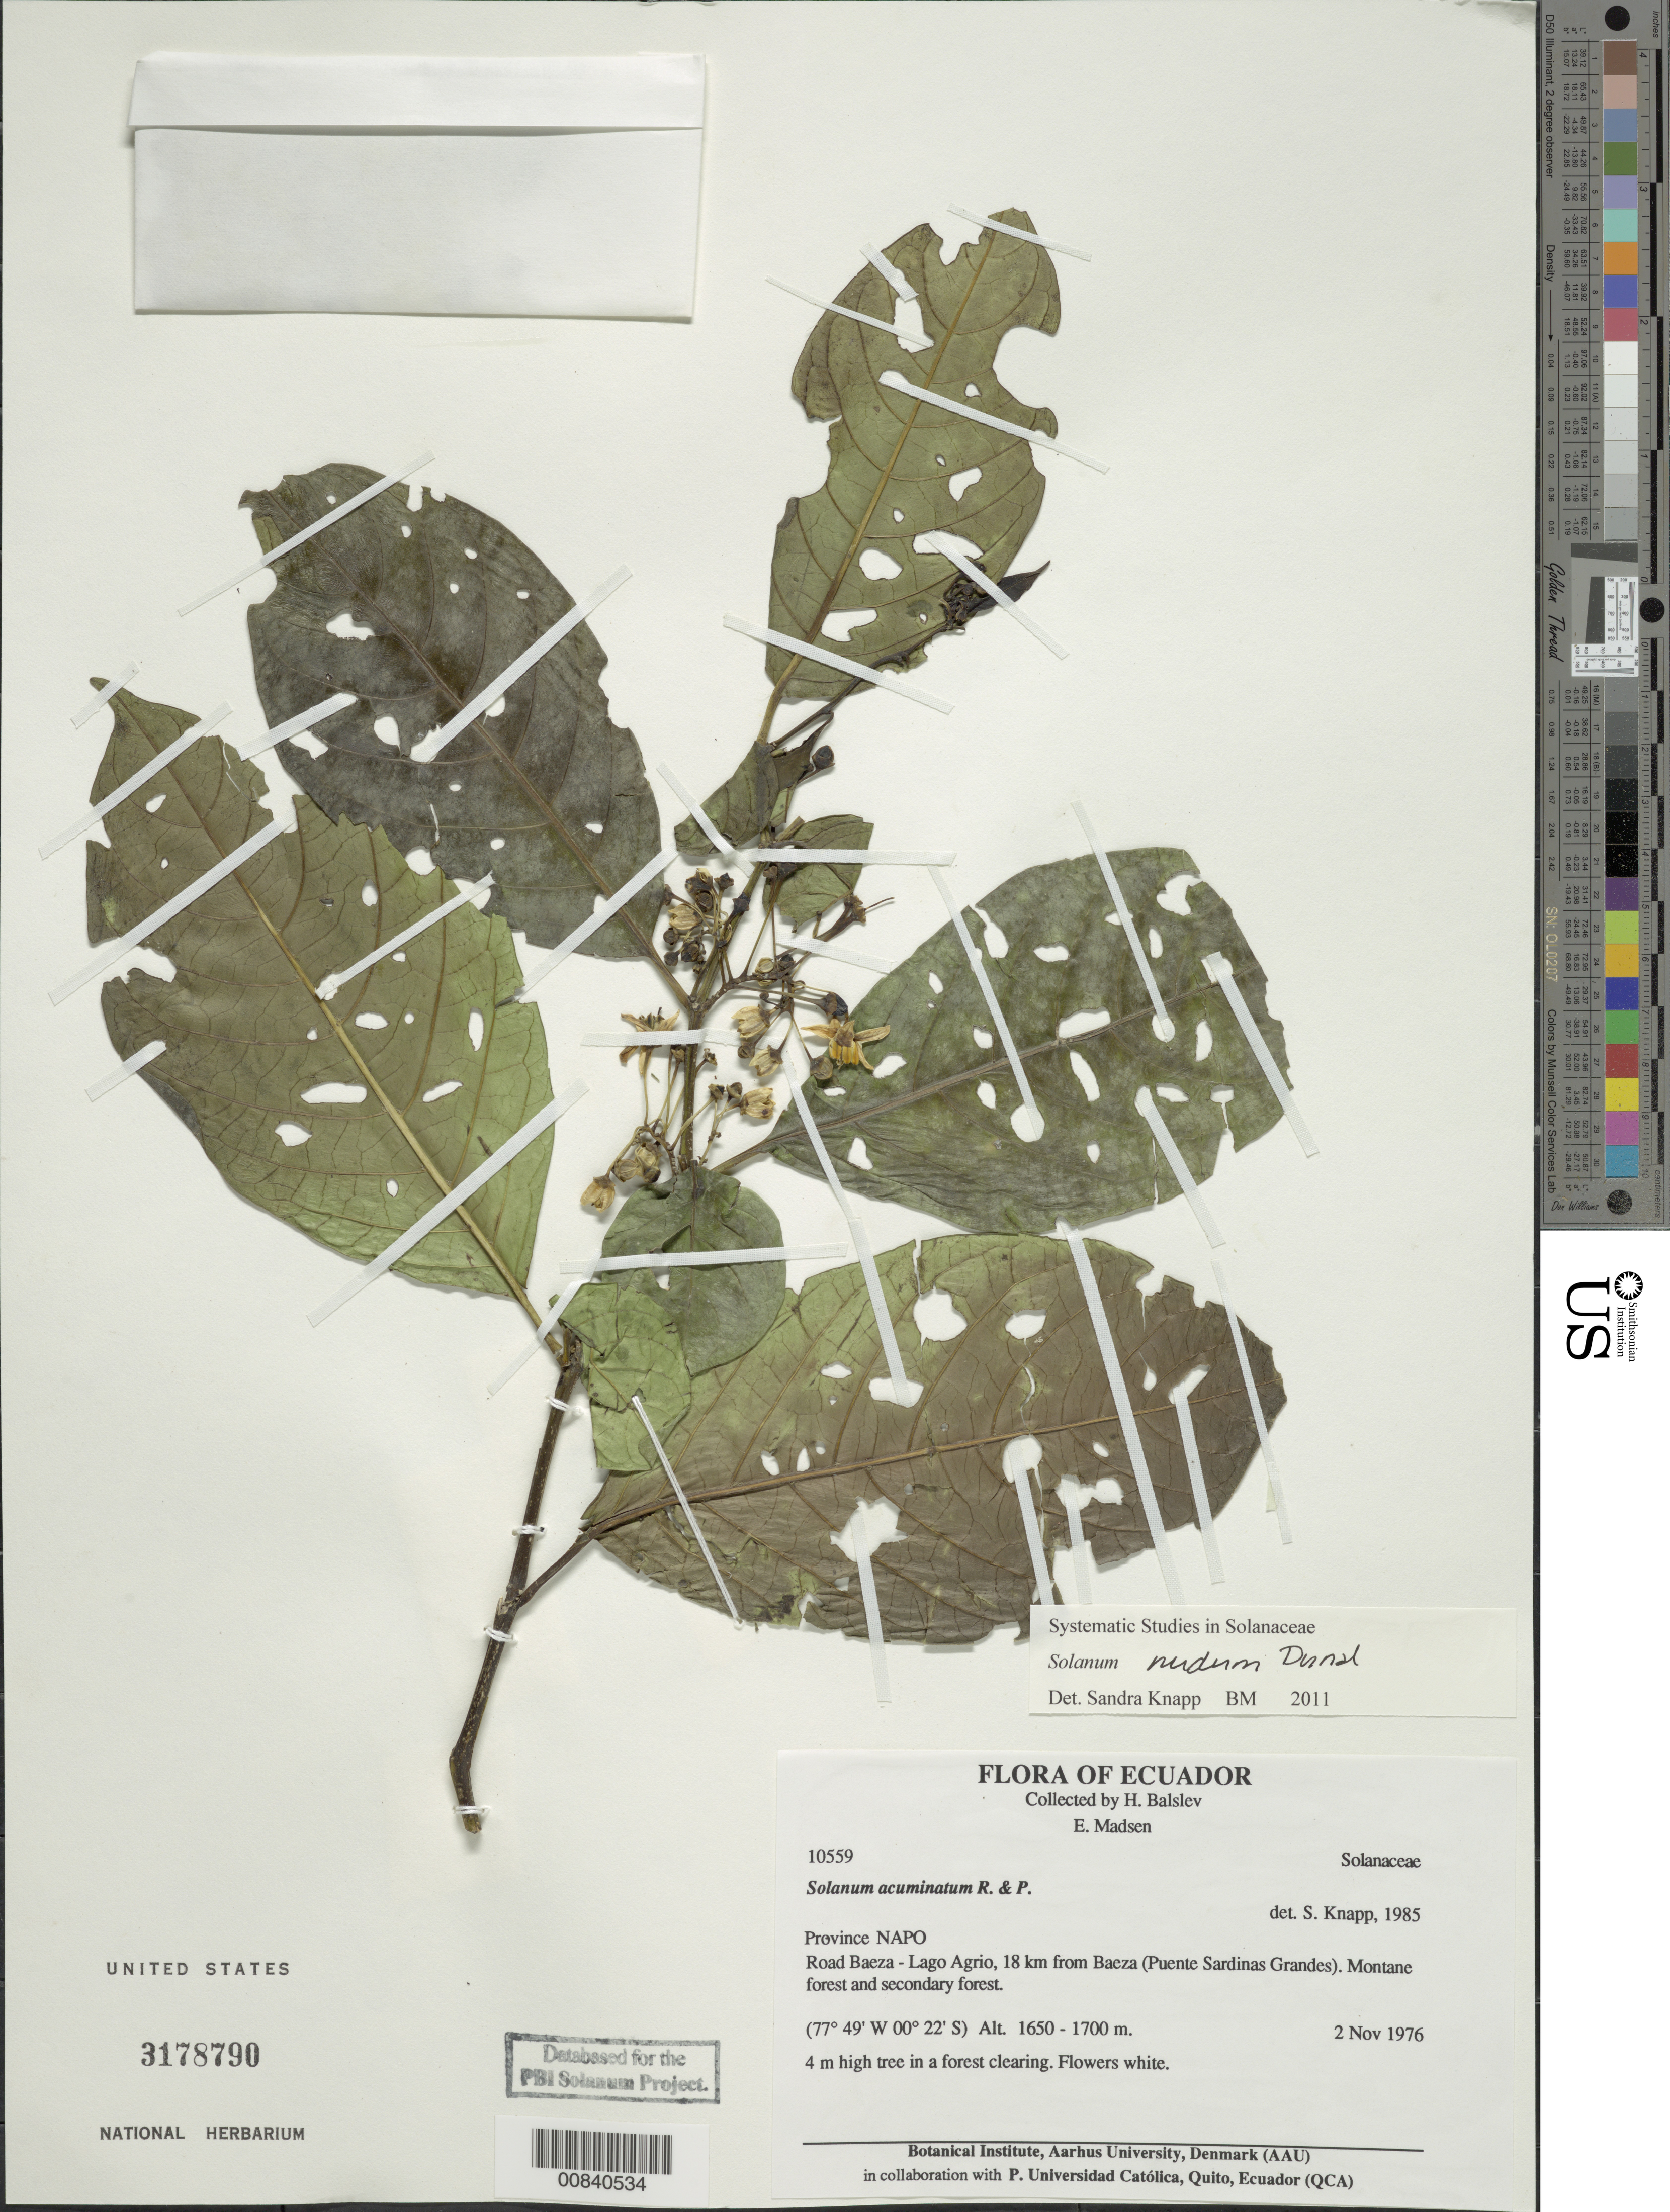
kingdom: Plantae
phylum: Tracheophyta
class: Magnoliopsida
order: Solanales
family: Solanaceae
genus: Solanum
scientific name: Solanum nudum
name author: Dunal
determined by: Knapp, S. D.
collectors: H. Balslev & E. Madsen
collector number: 10559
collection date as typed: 2 Nov 1976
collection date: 1976-11-02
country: Ecuador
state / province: Napo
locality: Road Baeza-Lago Agrio, 18 km from Baeza (Puente Sardinas Grandes).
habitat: Montane forest and secondary forest. In a forest clearing.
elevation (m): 1650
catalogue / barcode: US 3178790